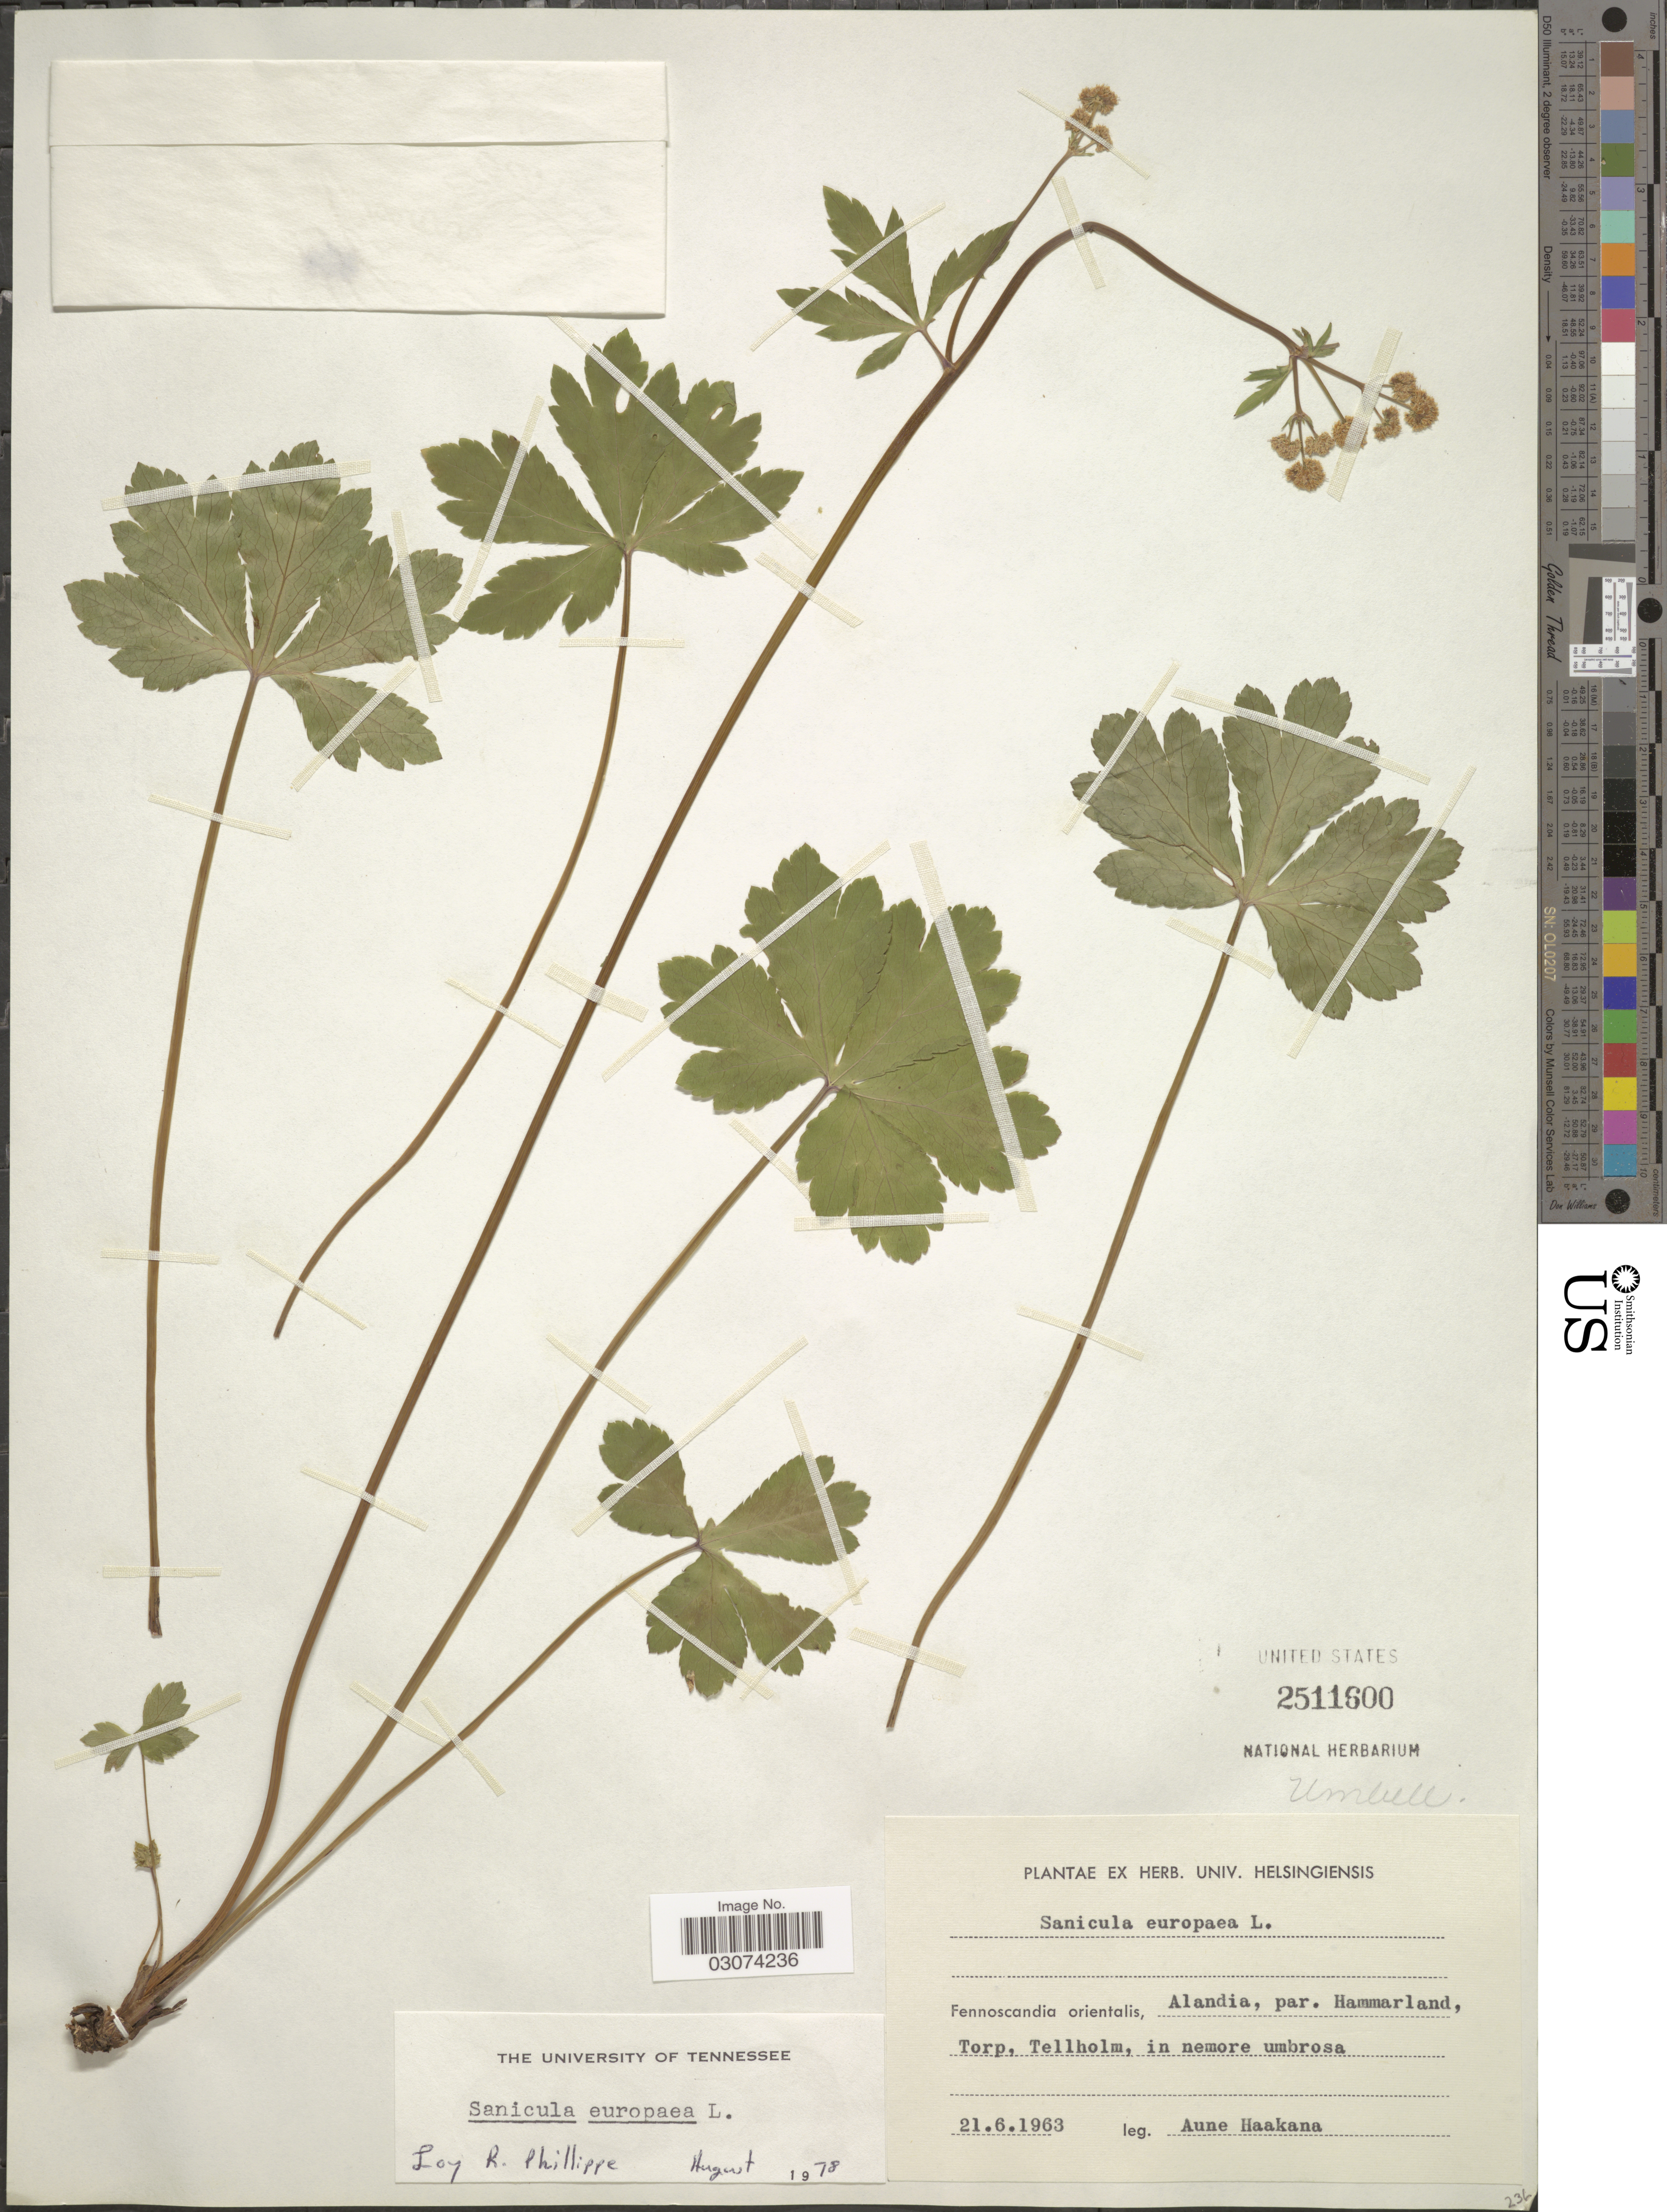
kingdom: Plantae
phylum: Tracheophyta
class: Magnoliopsida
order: Apiales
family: Apiaceae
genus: Sanicula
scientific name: Sanicula europaea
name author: L.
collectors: A. Haakana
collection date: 1963-06-21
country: Finland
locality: Fennoscandia orientalis, Alandia, par. Hammarland, Torp, Tellholm, in nemore umbrosa.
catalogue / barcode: US 2511600